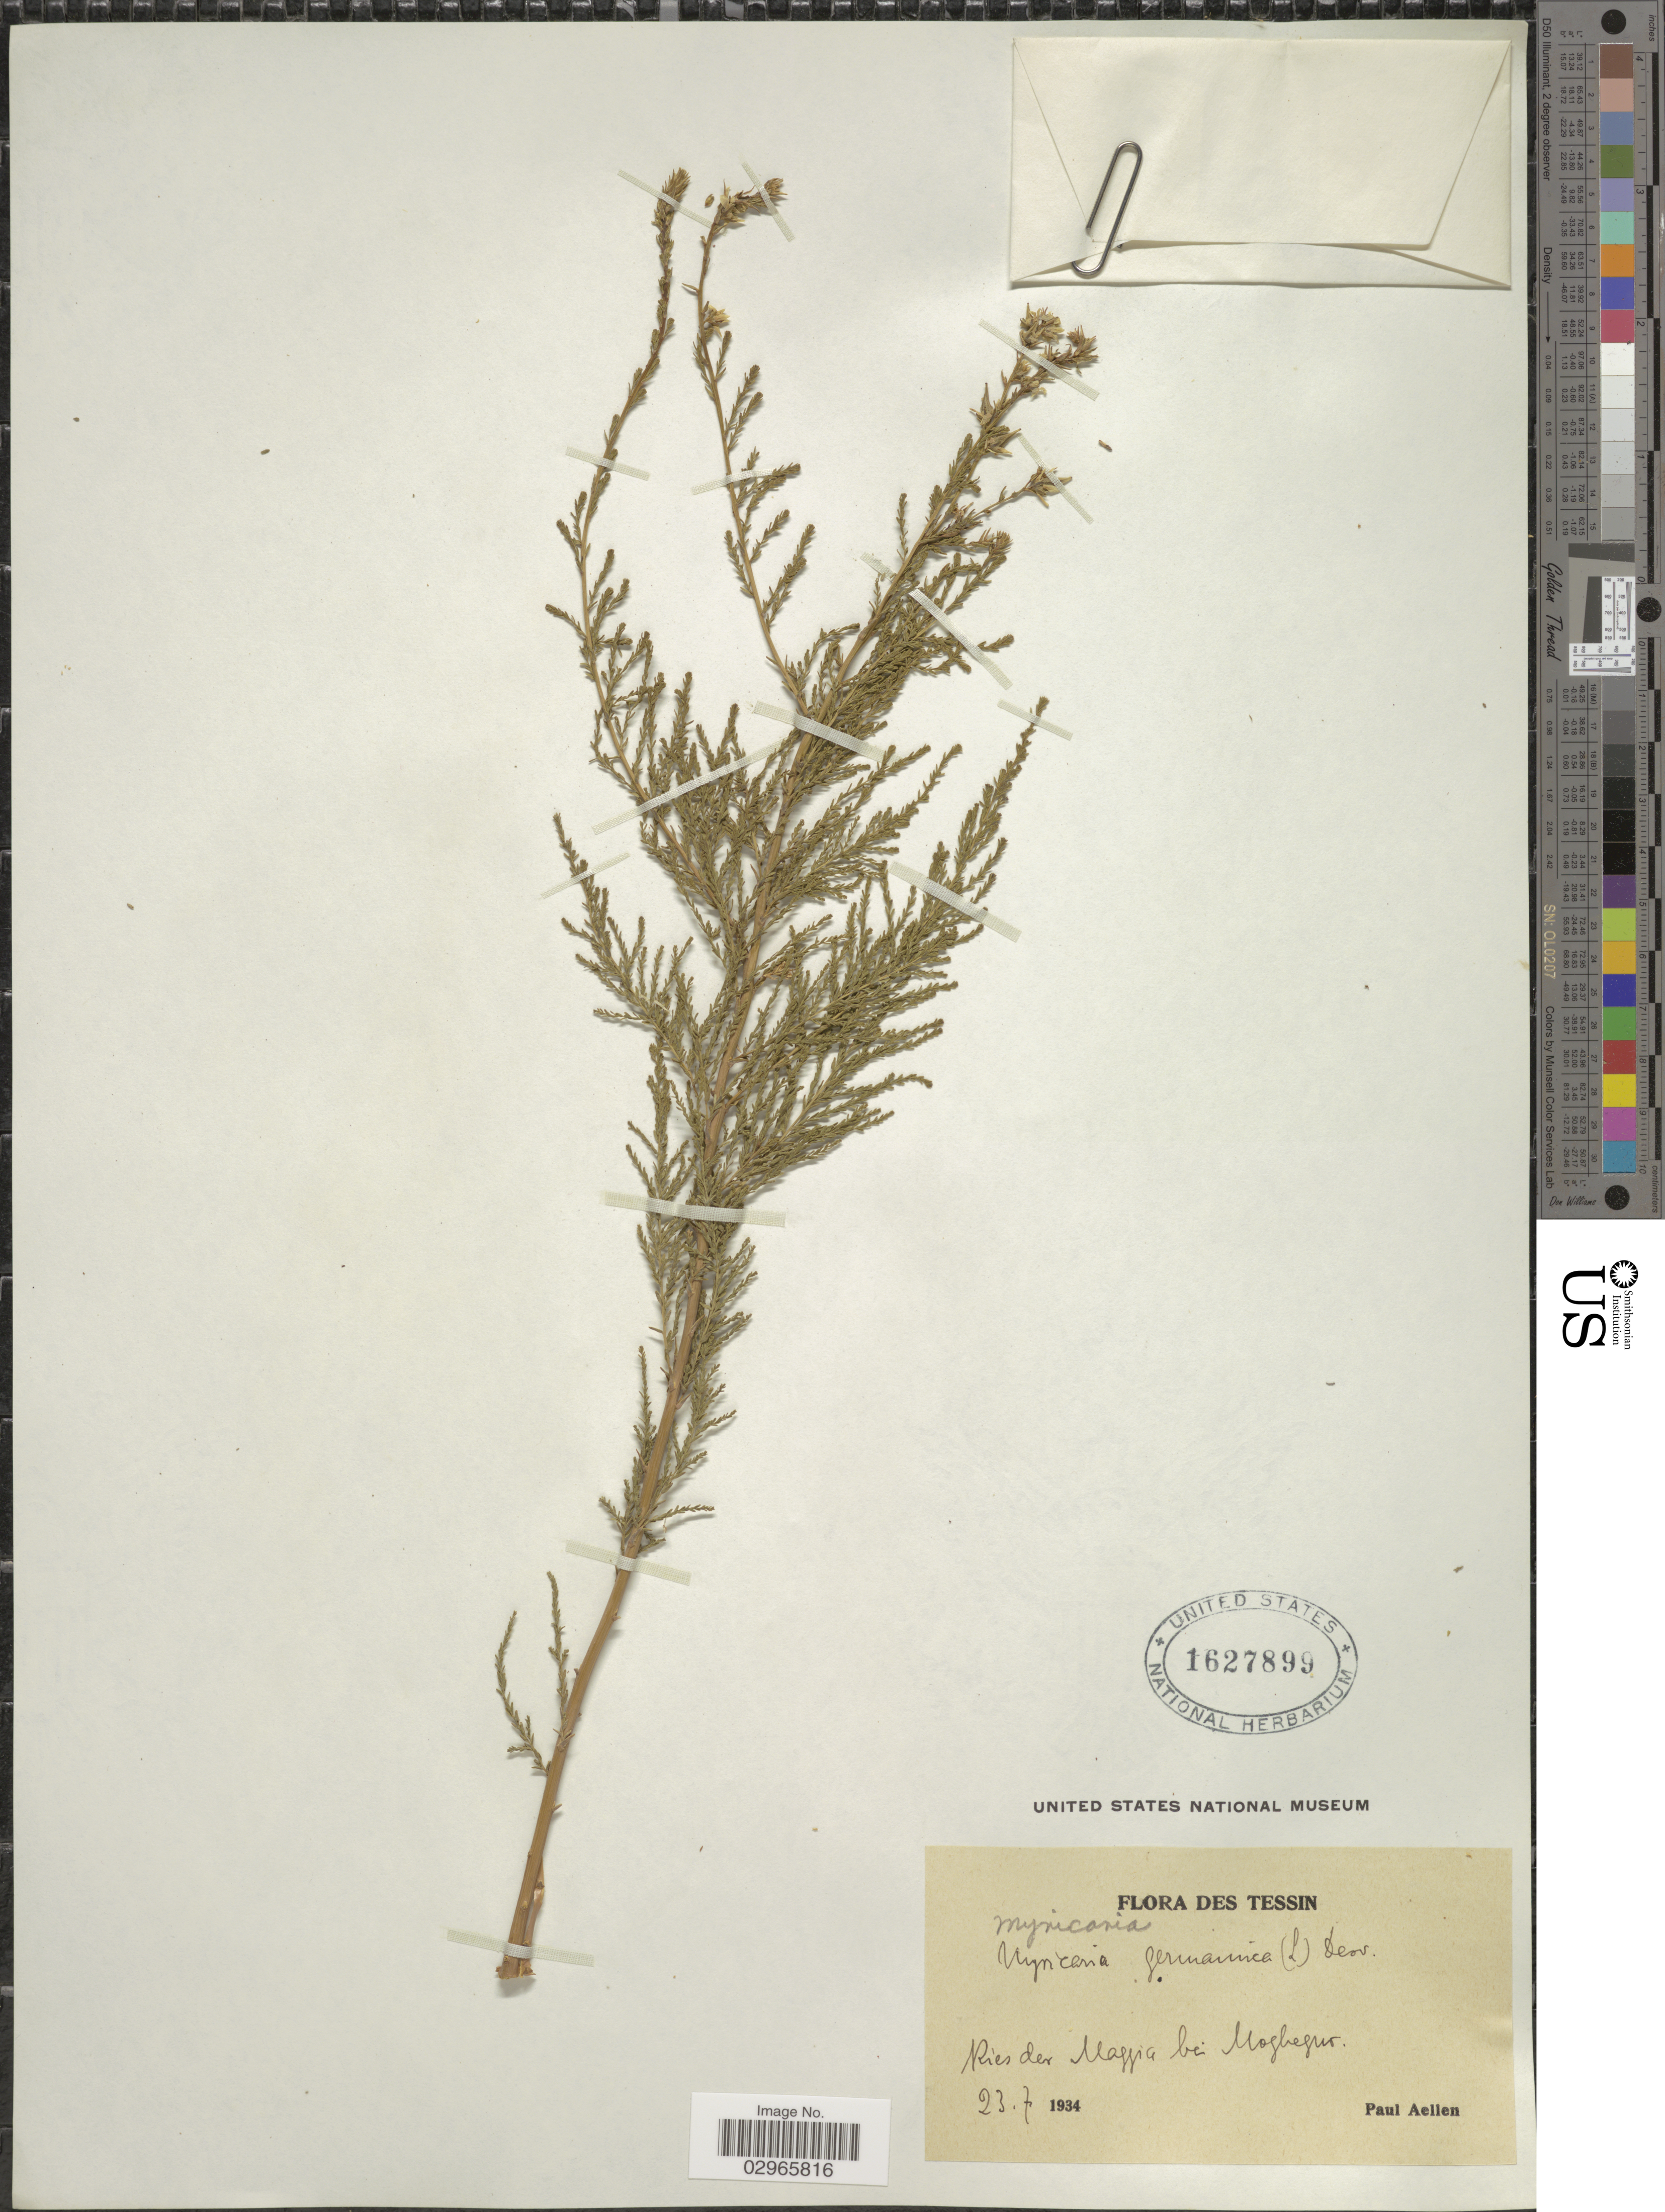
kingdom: Plantae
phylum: Tracheophyta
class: Magnoliopsida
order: Caryophyllales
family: Tamaricaceae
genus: Myricaria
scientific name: Myricaria germanica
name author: (L.) Desv.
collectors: P. Aellen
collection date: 1934-07-23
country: Switzerland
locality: Tessin. Ries der Maggia bei Moghegno.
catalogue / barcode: US 1627899